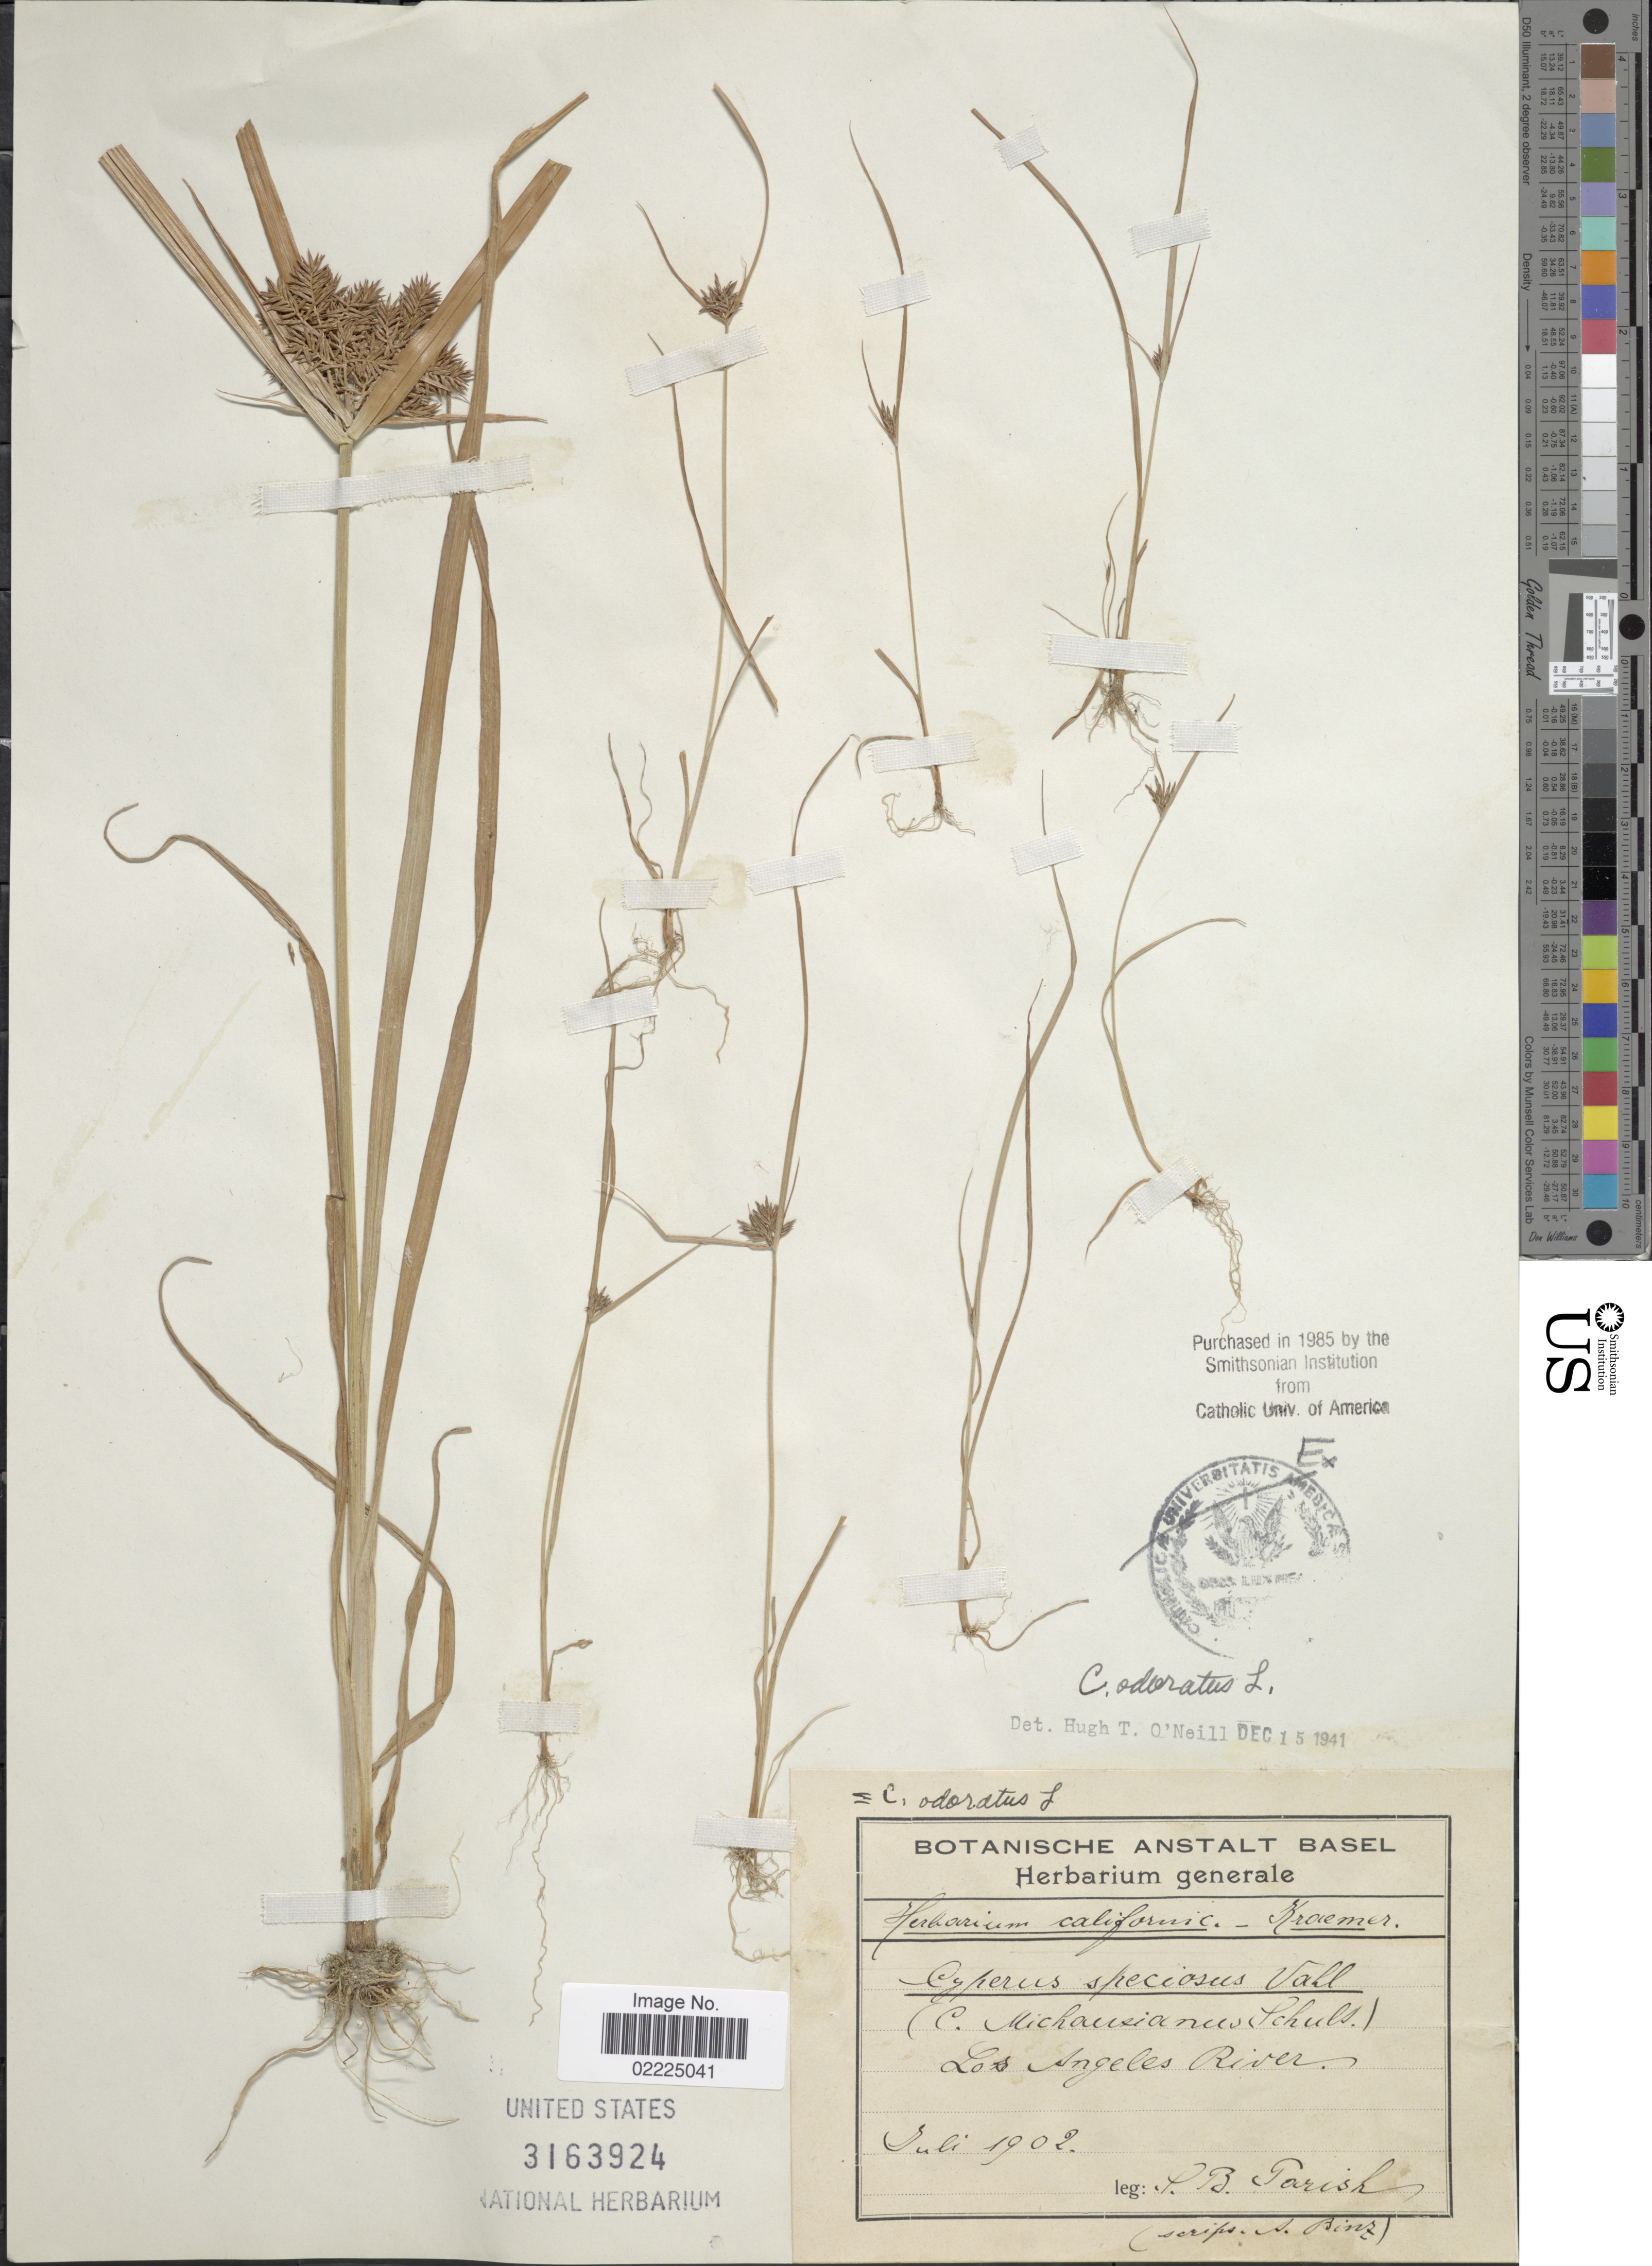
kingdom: Plantae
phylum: Tracheophyta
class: Liliopsida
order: Poales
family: Cyperaceae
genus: Cyperus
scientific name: Cyperus odoratus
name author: L.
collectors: S. B. Parish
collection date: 1902-07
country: United States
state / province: California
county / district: Los Angeles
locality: Los Angeles River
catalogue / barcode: US 3163924